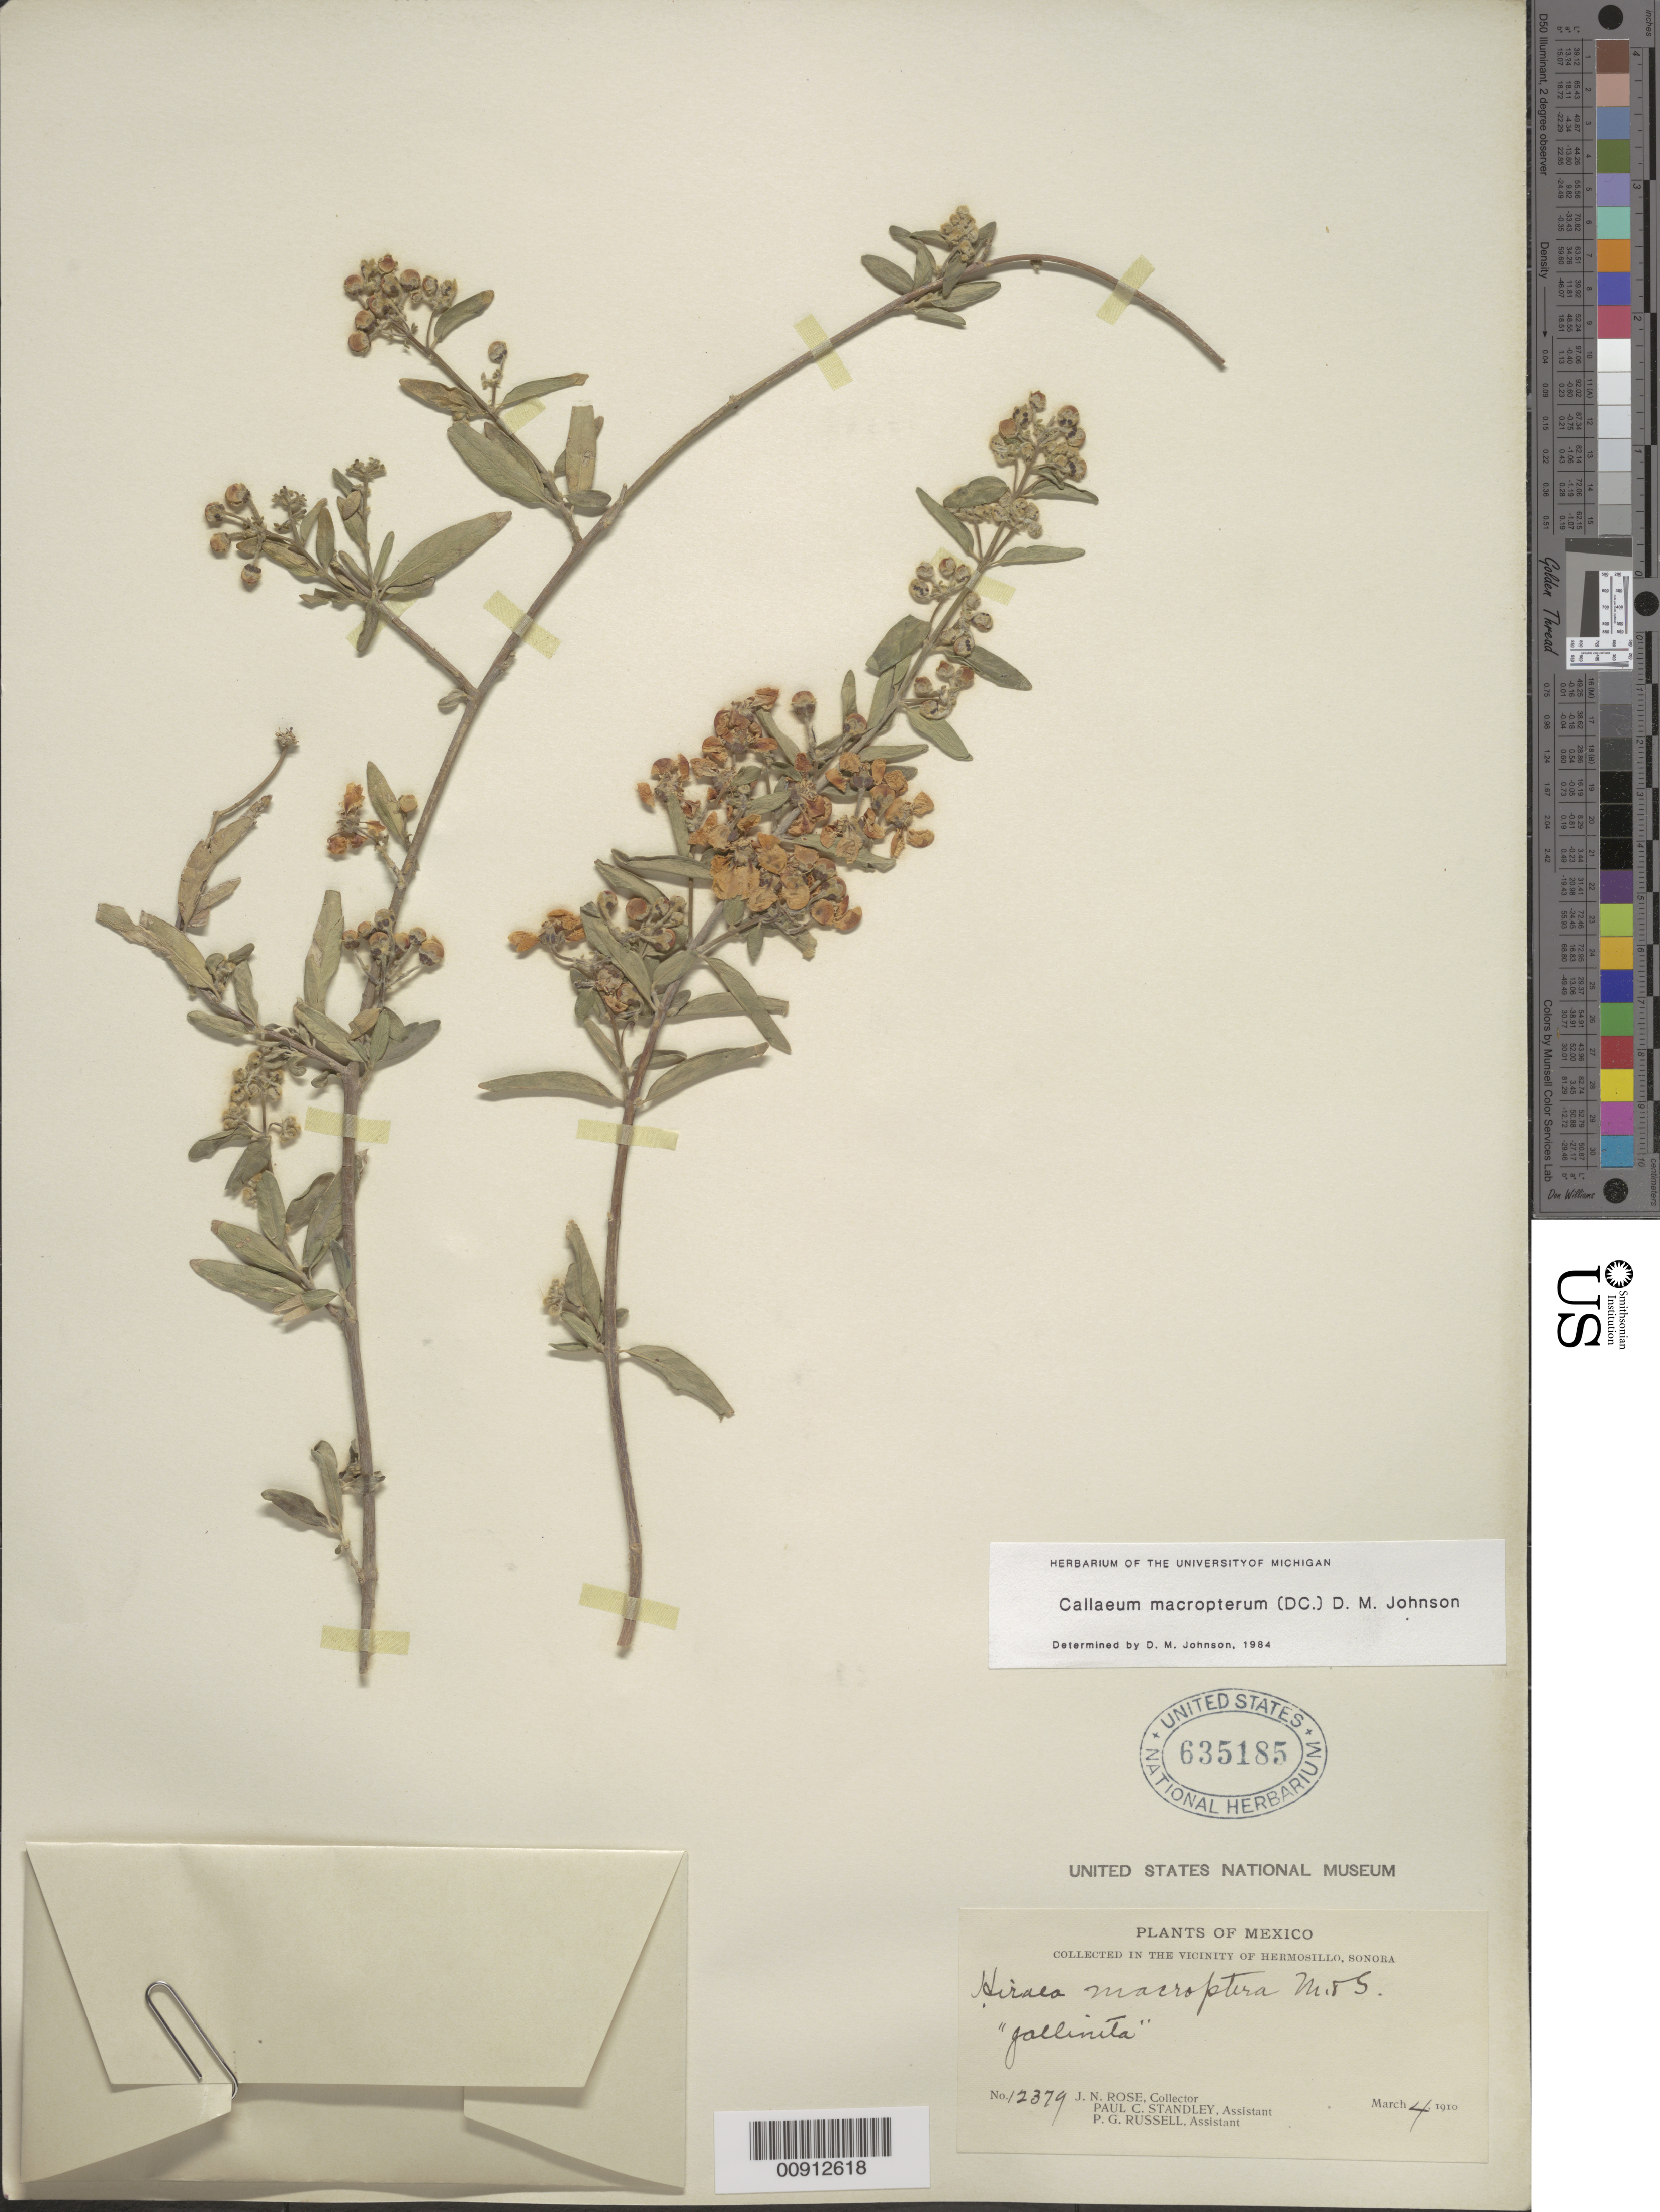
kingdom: Plantae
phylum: Tracheophyta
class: Magnoliopsida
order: Malpighiales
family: Malpighiaceae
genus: Callaeum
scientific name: Callaeum macropterum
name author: (Moc. & Sessé ex DC.) D.M. Johnson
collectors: J. N. Rose, P. C. Standley & P. G. Russell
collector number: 12379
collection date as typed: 04 Mar 1910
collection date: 1910-03-04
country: Mexico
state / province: Sonora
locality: Vicinity of Hermosillo, Sonora.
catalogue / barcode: US 635185